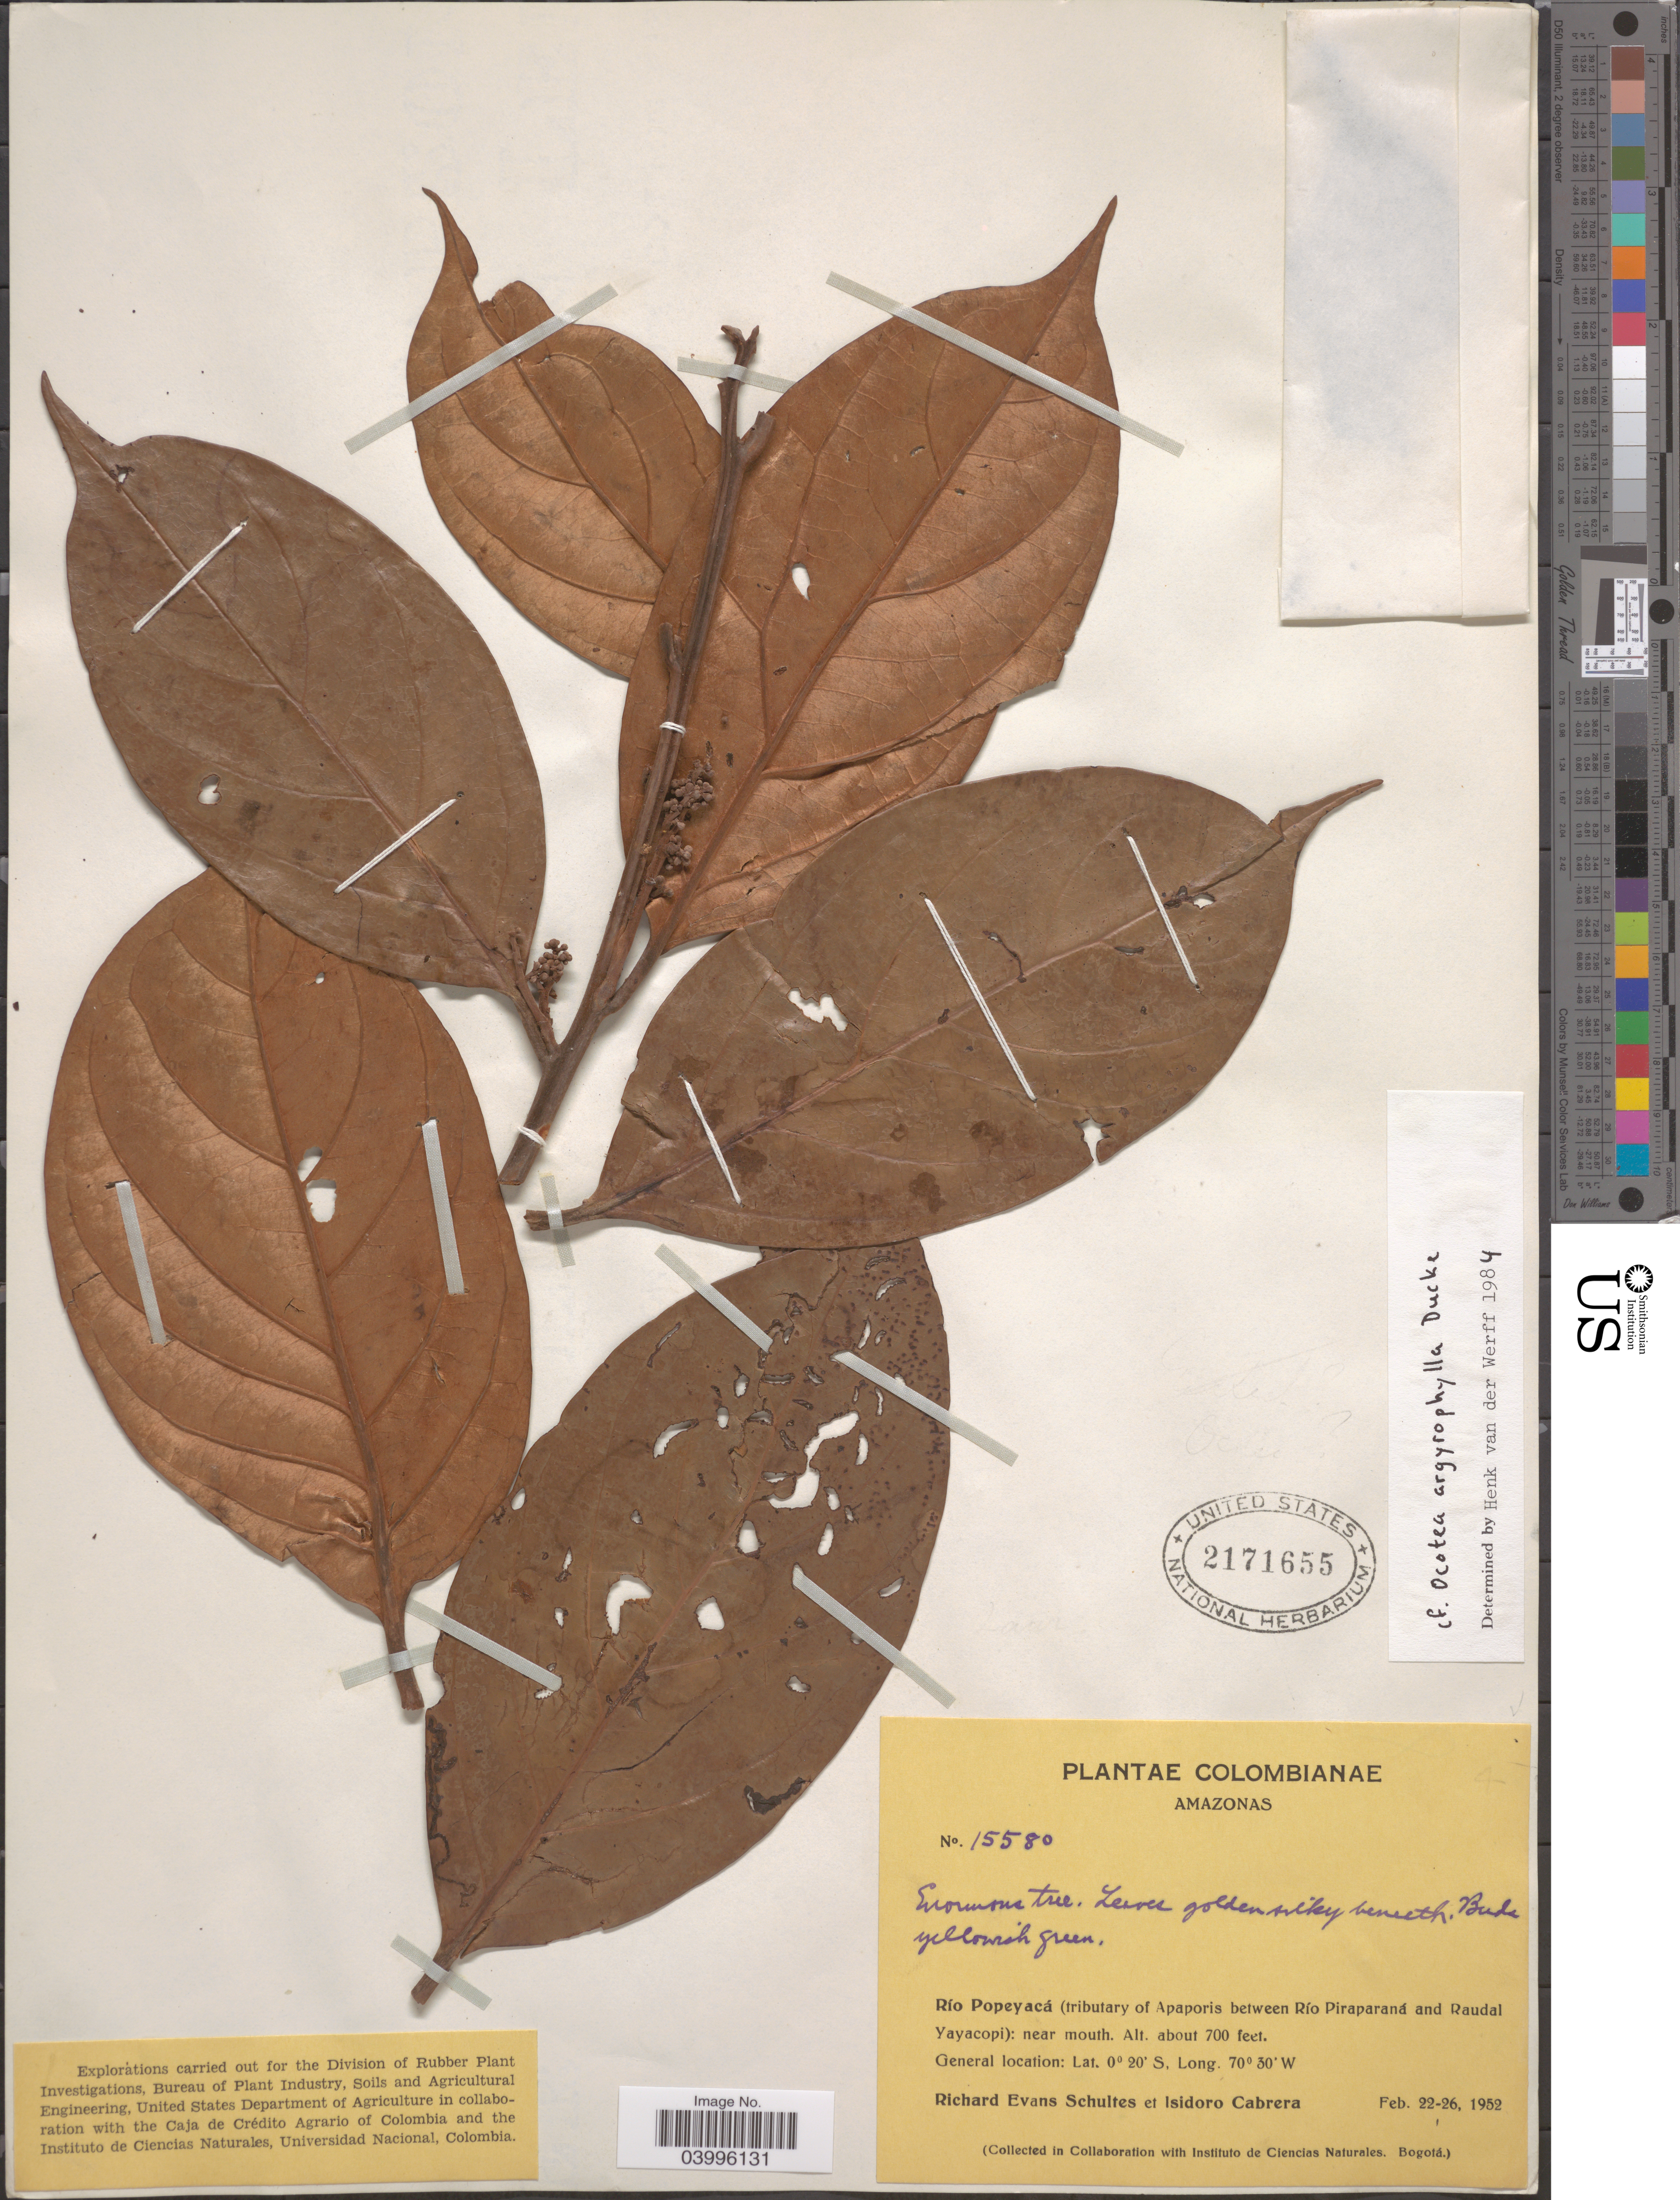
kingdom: Plantae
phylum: Tracheophyta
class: Magnoliopsida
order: Laurales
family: Lauraceae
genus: Ocotea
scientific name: Ocotea argyrophylla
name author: Ducke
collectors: R. E. Schultes & I. Cabrera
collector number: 15580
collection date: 1952-02-22/1952-02-26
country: Colombia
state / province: Amazônas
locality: Río Popeyacá (tributary of Apaporis between Río Piraparaná and Raudal Yayacopi): near mouth.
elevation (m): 213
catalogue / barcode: US 2171655